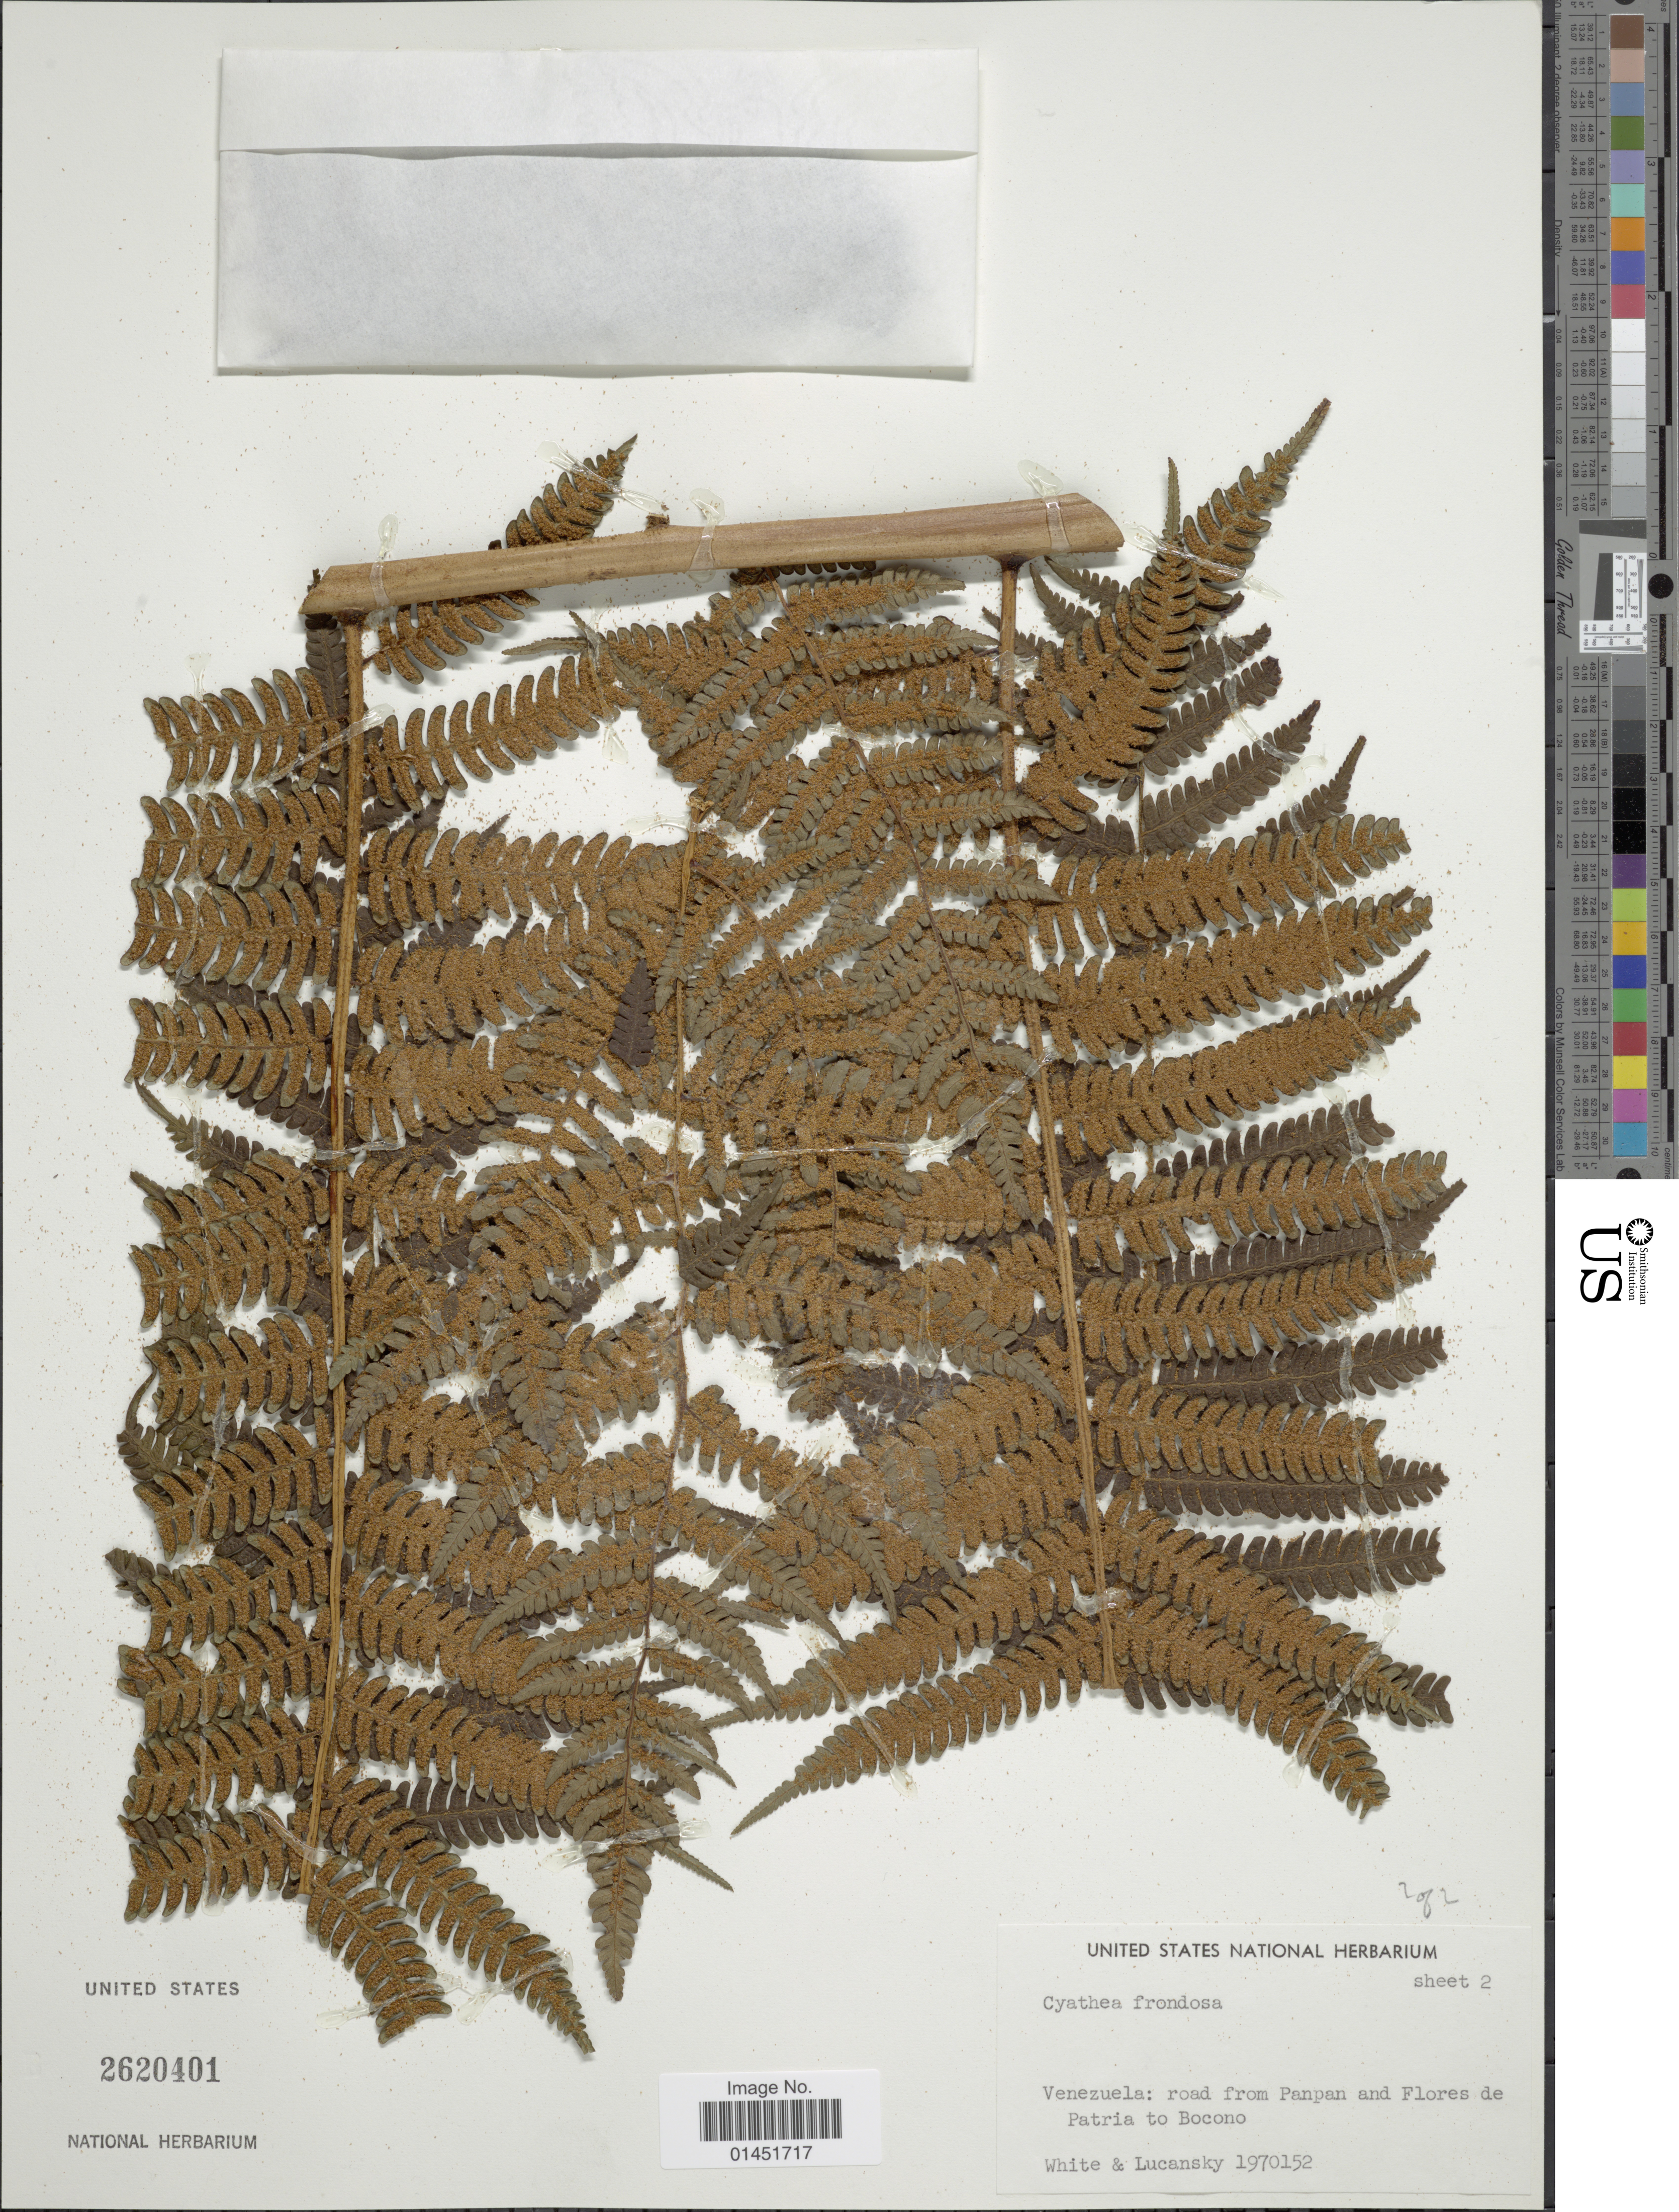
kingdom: Plantae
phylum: Tracheophyta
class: Polypodiopsida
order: Cyatheales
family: Cyatheaceae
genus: Cyathea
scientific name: Cyathea fulva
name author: (M. Martens & Galeotti) Fée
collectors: O. E. White & Lucansky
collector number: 1970152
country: Venezuela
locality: Road from Panpan and Flores de Patria to Bocono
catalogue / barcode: US 2620401